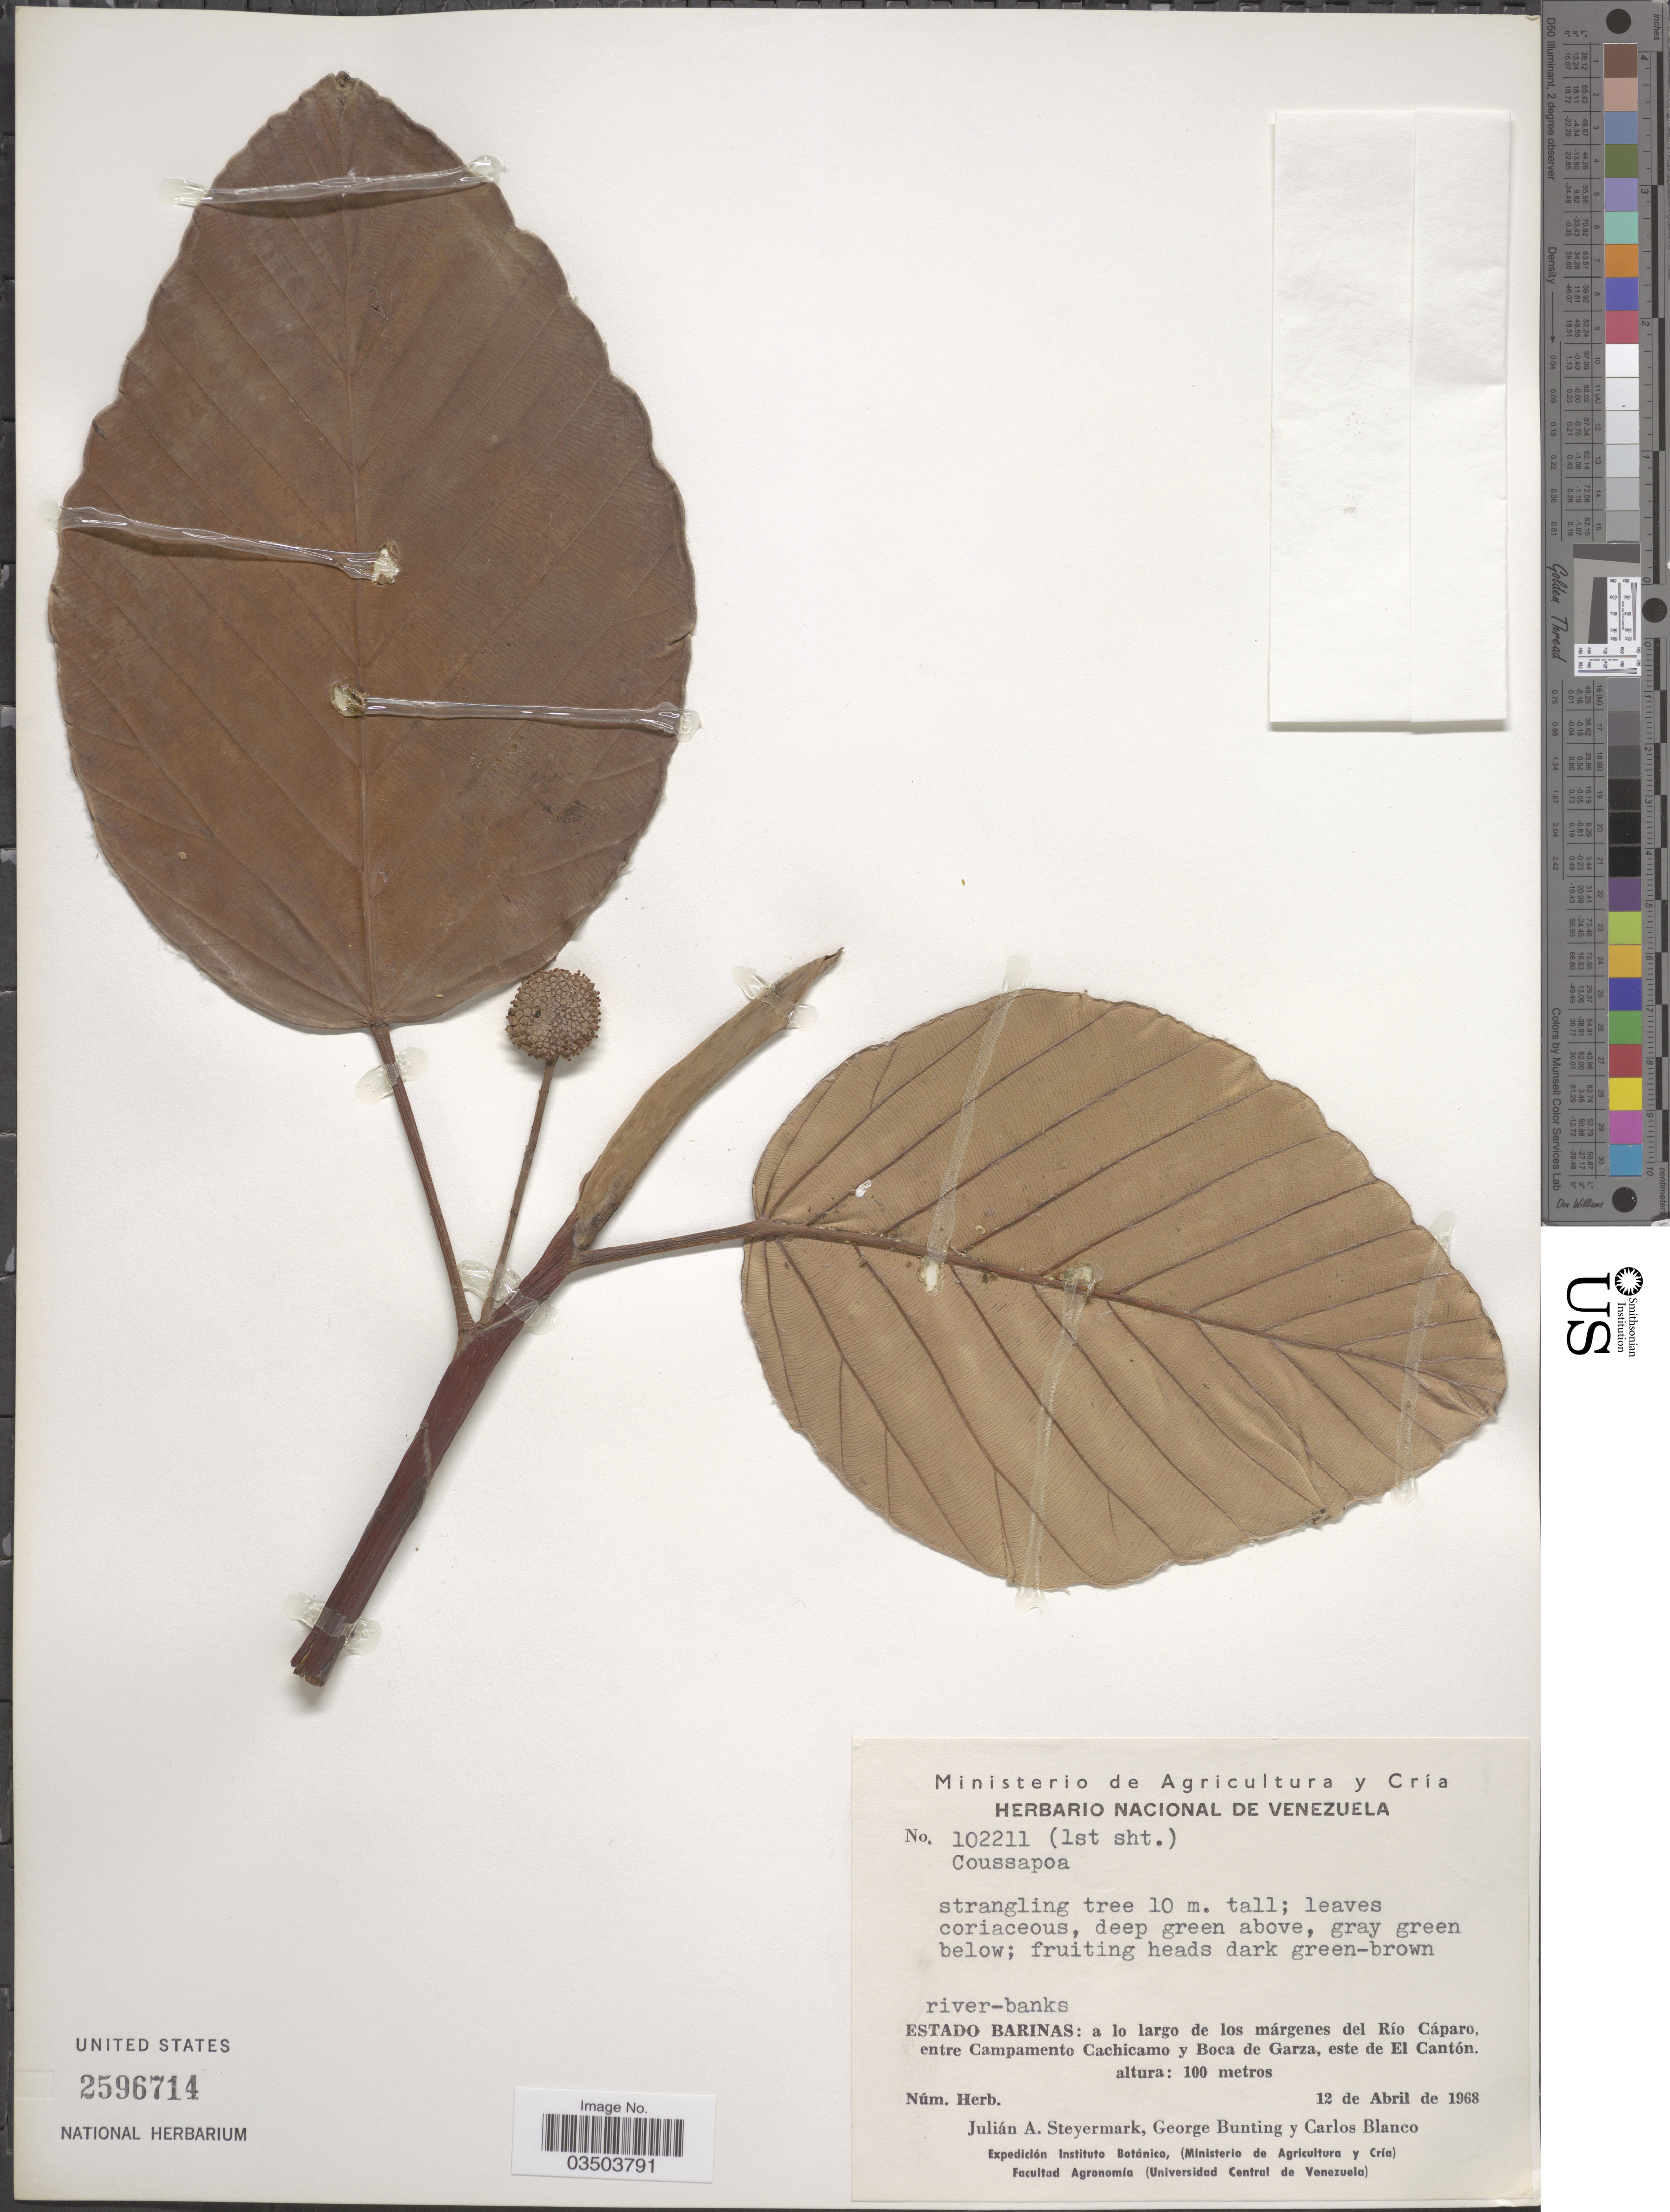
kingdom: Plantae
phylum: Tracheophyta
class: Magnoliopsida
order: Rosales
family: Urticaceae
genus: Coussapoa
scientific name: Coussapoa sp.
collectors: J. Steyermark, G. S. Bunting & C. Blanco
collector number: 102211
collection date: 1968-04-12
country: Venezuela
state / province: Barinas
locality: A lo largo de los márgenes del Río Cáparo, entre Campamento Cachicamo y Boca de Garza, este de El Cantón.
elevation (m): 100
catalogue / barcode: US 2596714